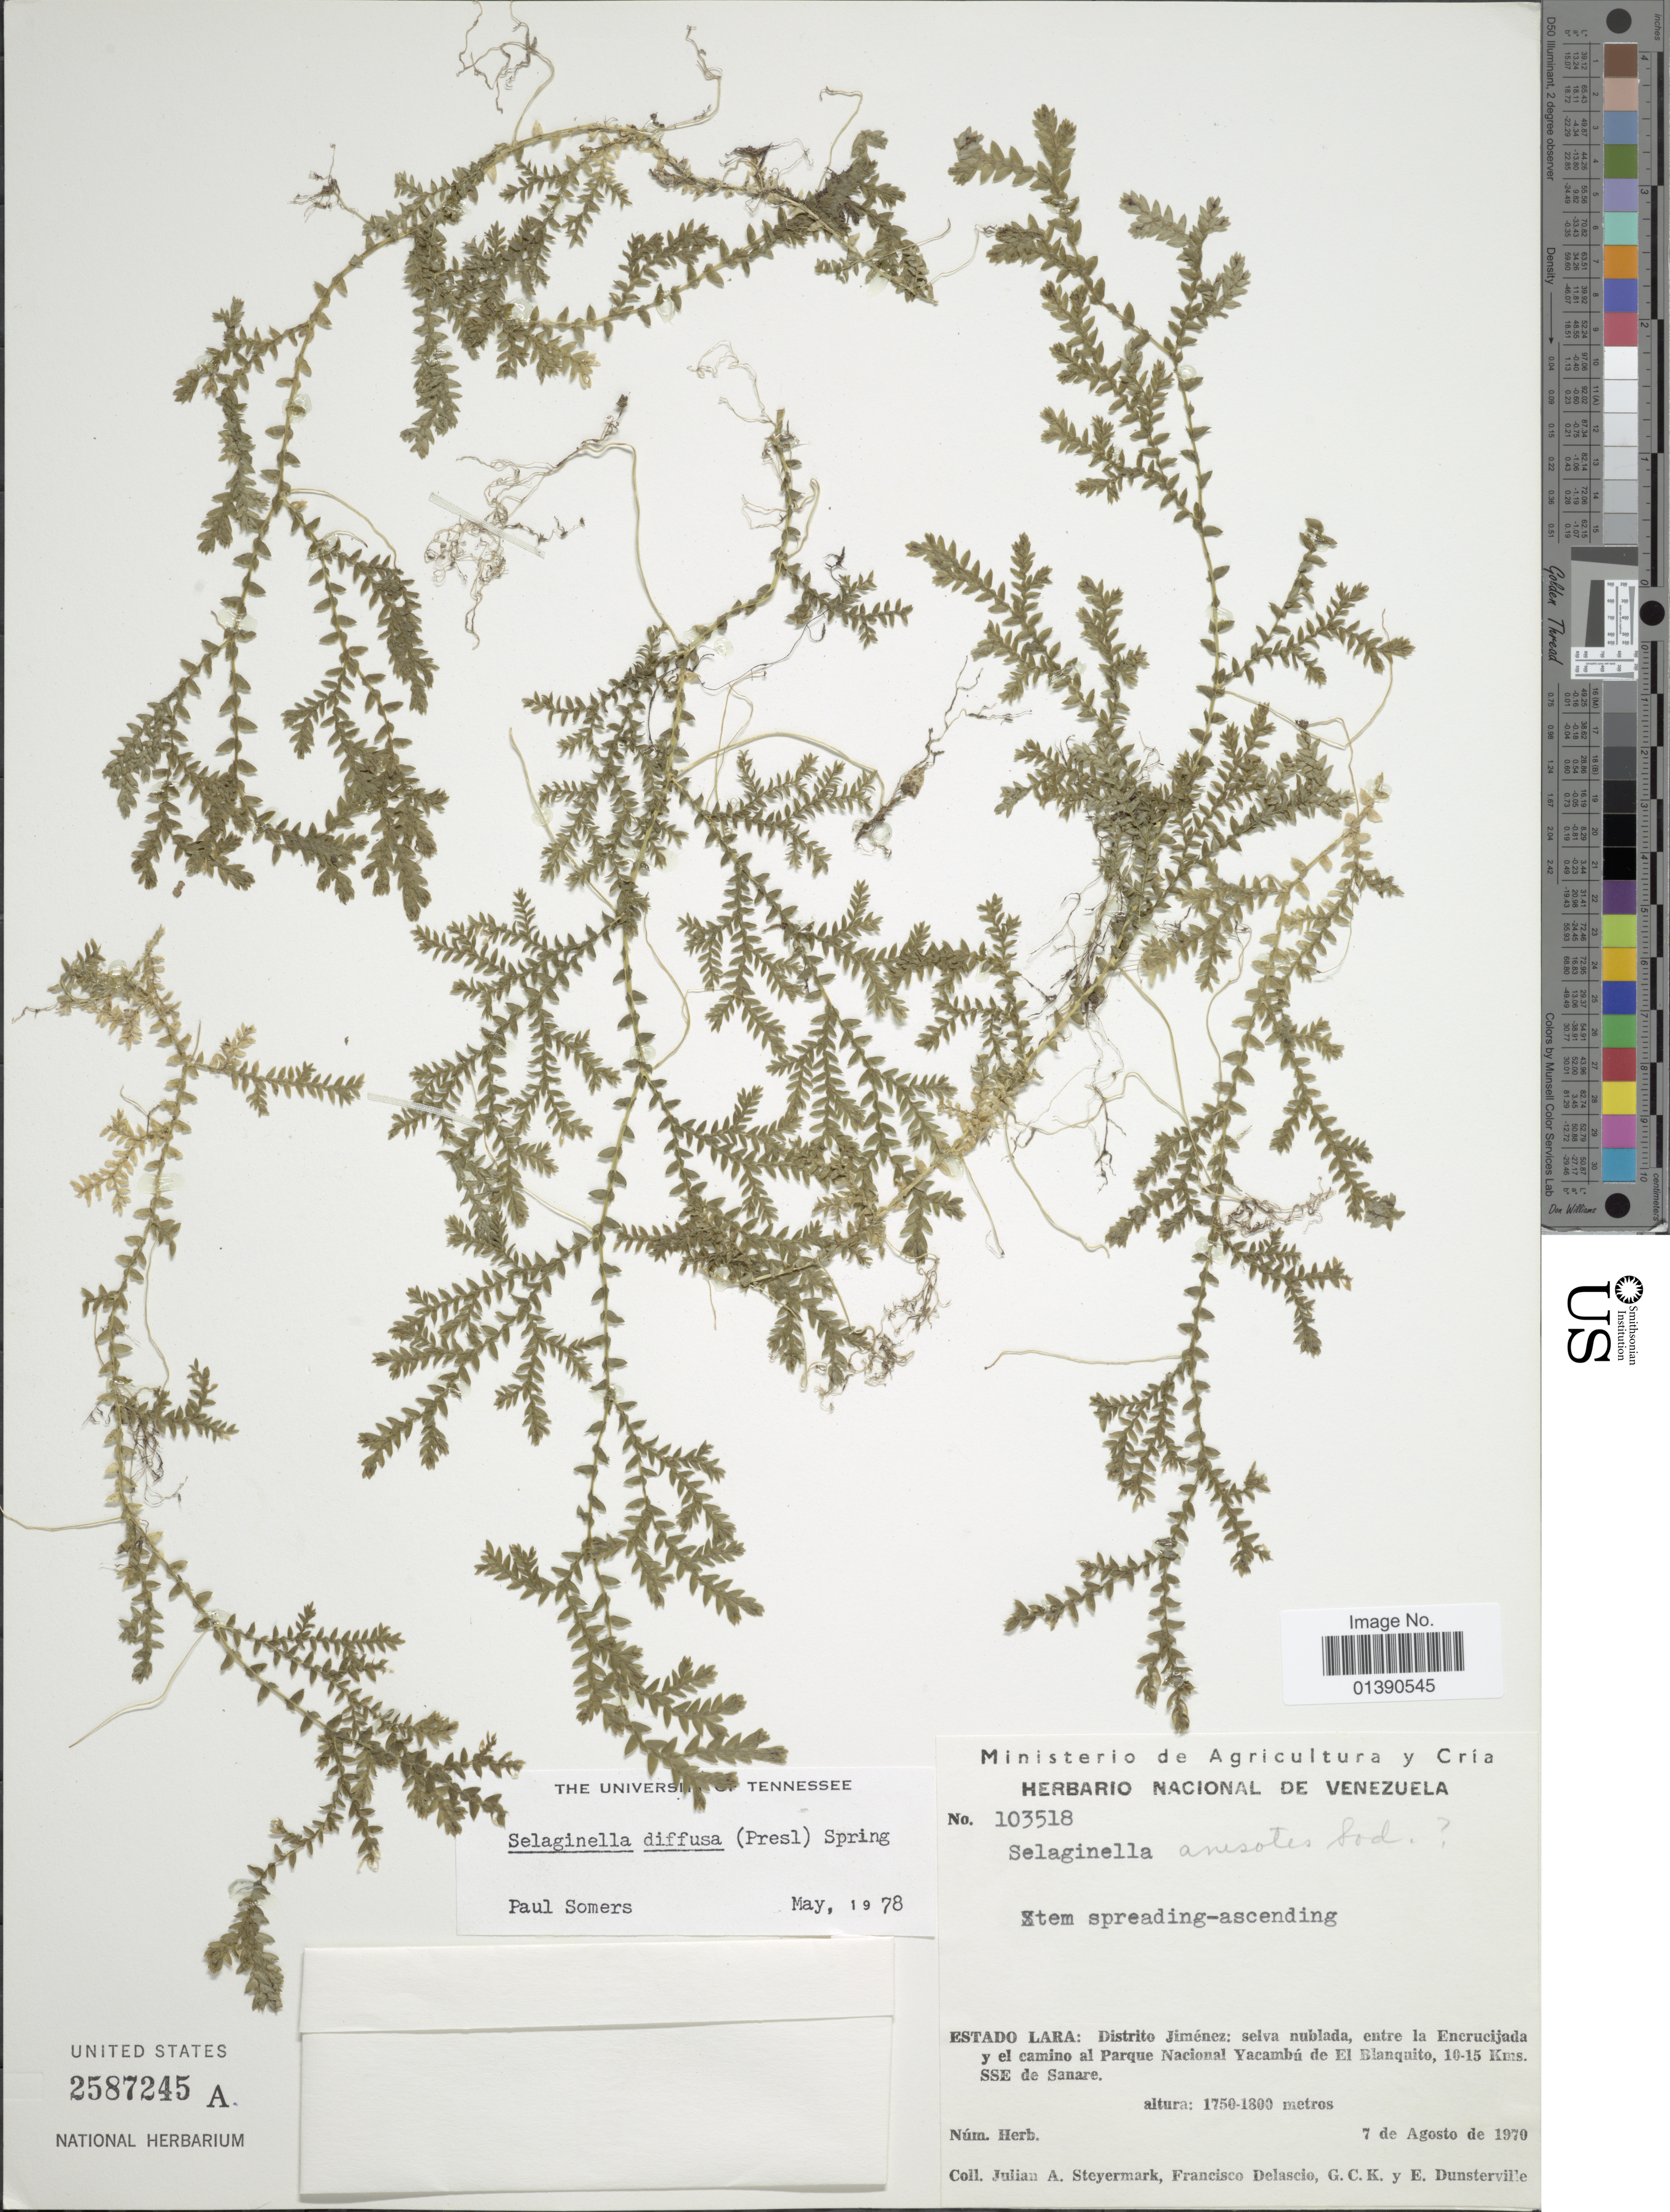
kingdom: Plantae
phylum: Tracheophyta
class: Lycopodiopsida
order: Selaginellales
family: Selaginellaceae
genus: Selaginella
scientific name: Selaginella diffusa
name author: (C. Presl) Spring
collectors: J. Steyermark, F. Delascio C., G. C. K. Dunsterville & E. Dunsterville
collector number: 103518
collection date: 1970-08-07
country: Venezuela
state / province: Lara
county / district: Jiménez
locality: Distrito Jiménez: selva nublada, entre la Encrucijada y el camino al Parque Nacional Yacambú de El Blanquito, 10-15 kms SSE de Sanare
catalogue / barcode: US 2587245A